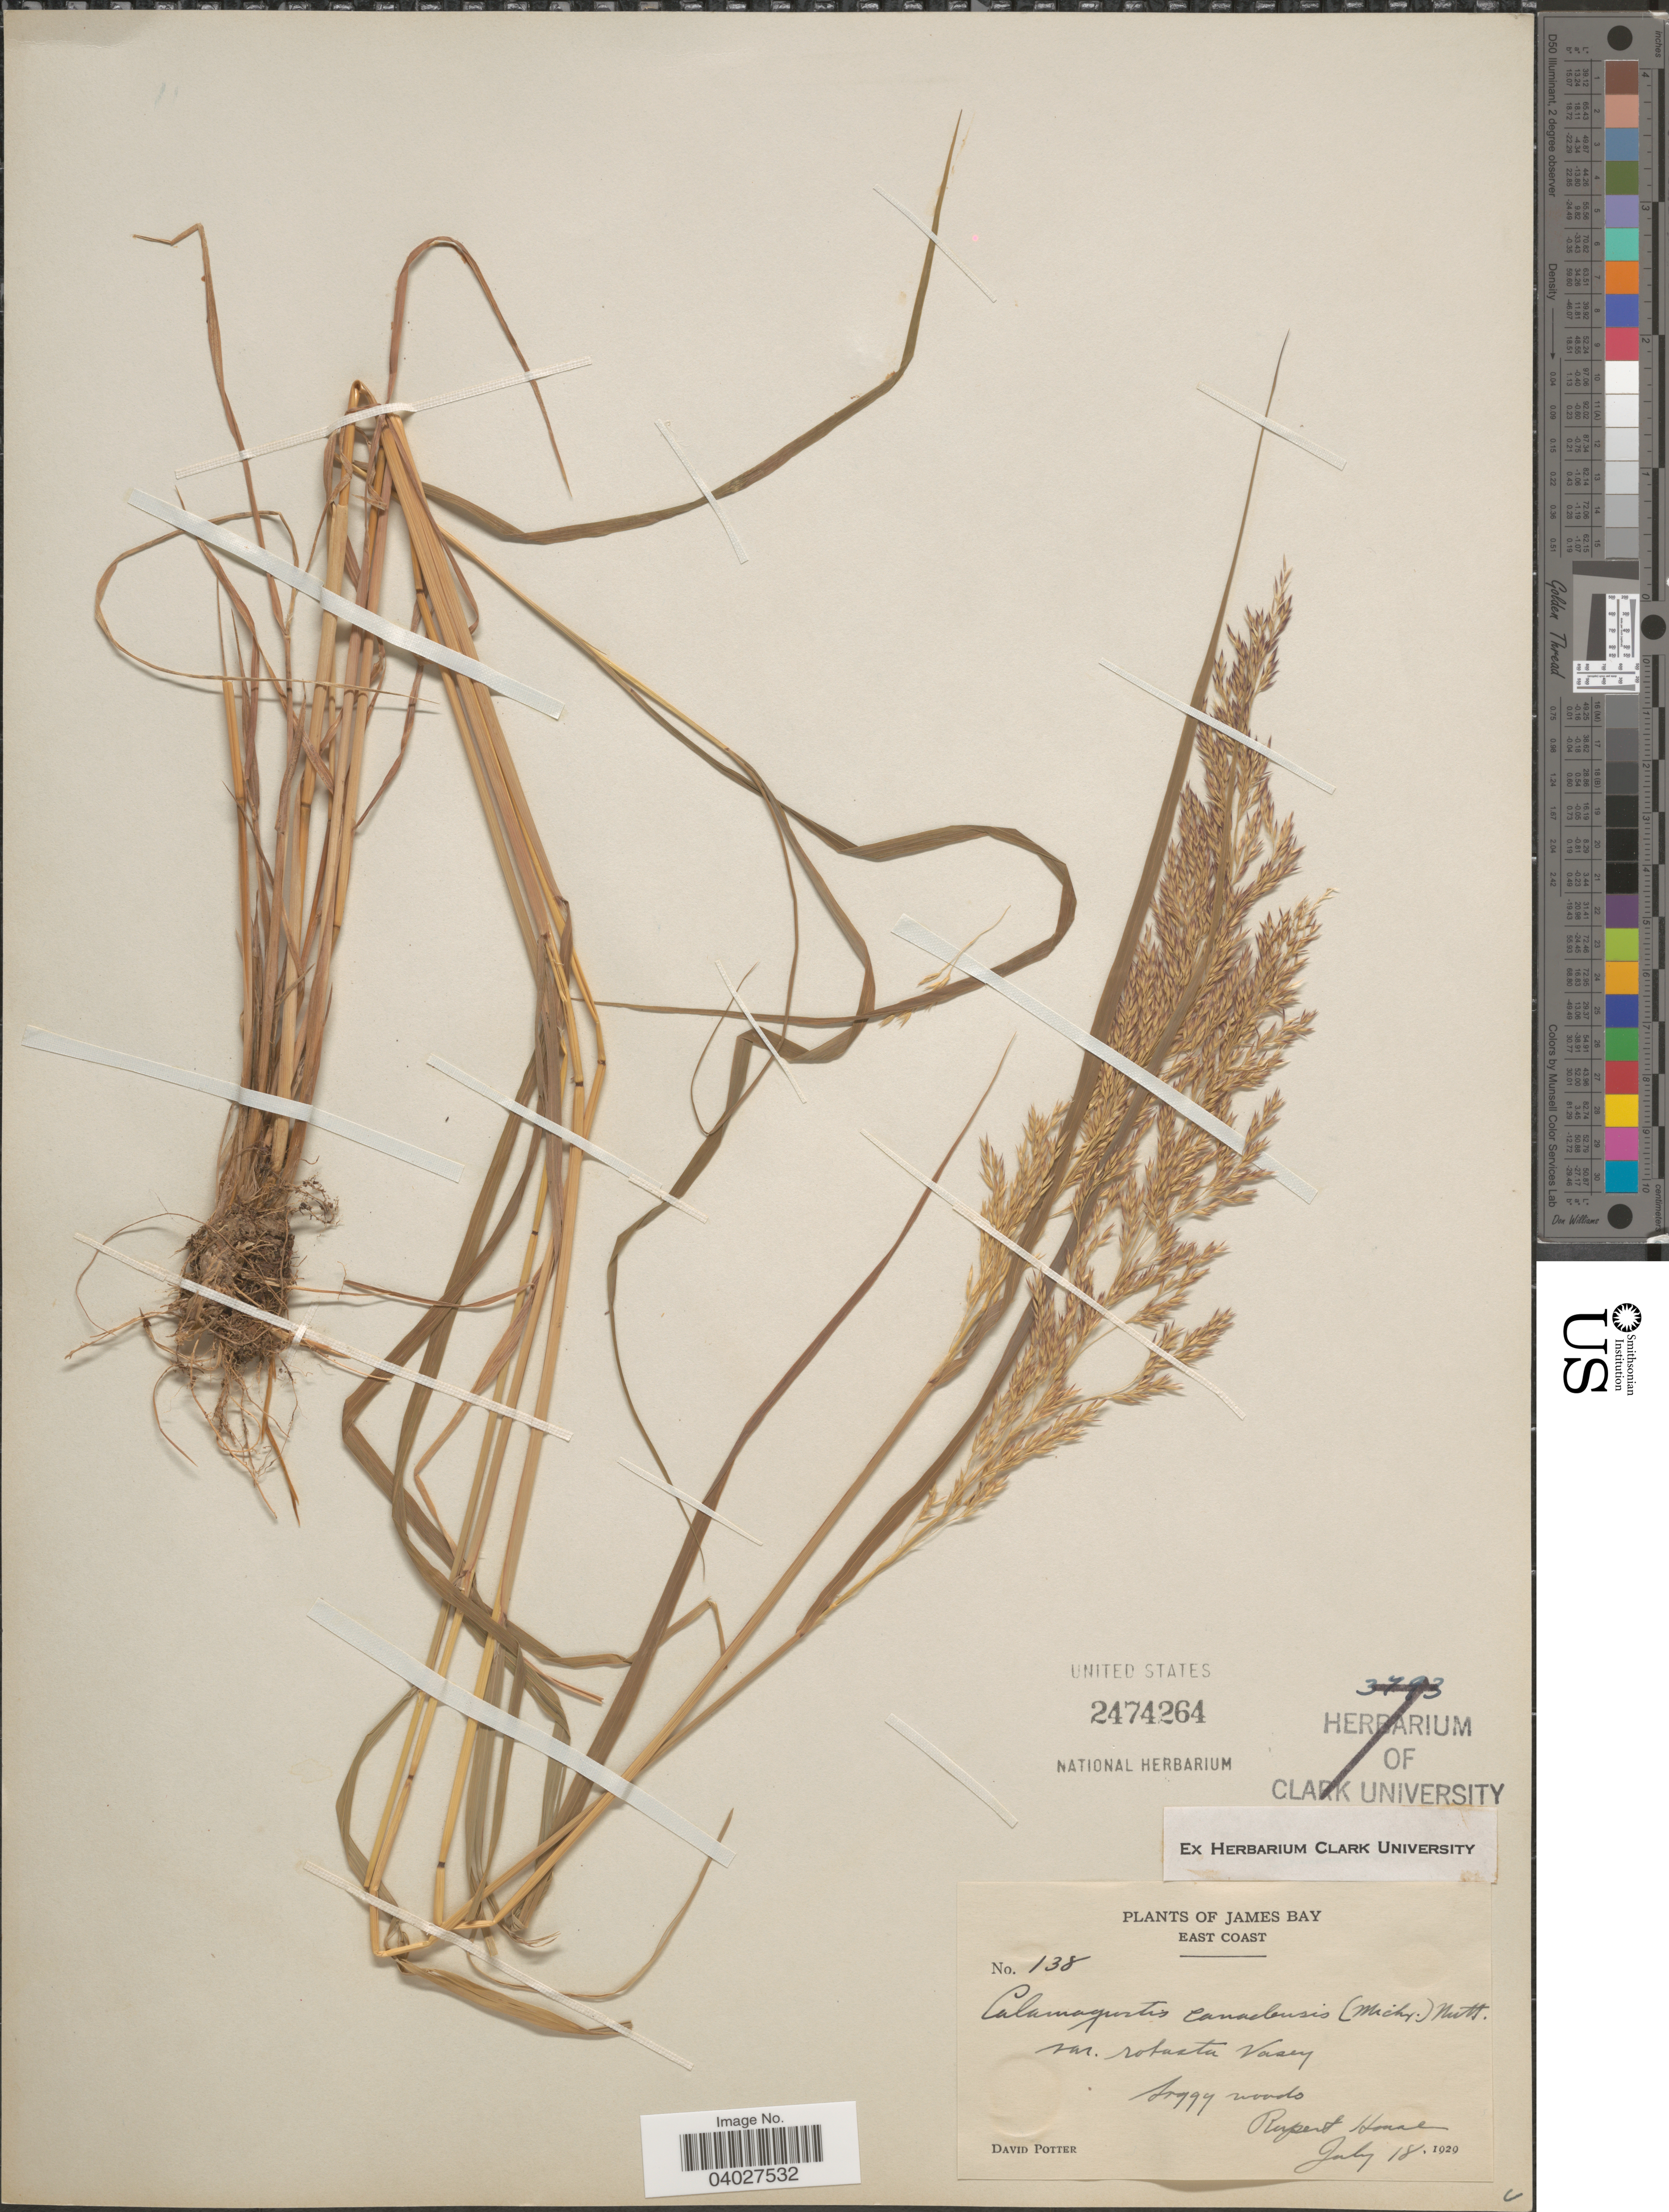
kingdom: Plantae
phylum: Tracheophyta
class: Liliopsida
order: Poales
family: Poaceae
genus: Calamagrostis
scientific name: Calamagrostis canadensis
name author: (Michx.) P. Beauv.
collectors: D. Potter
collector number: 138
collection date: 1929-07-18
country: Canada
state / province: Quebec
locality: James Bay. East Coast. Rupert Homes.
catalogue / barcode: US 2474264